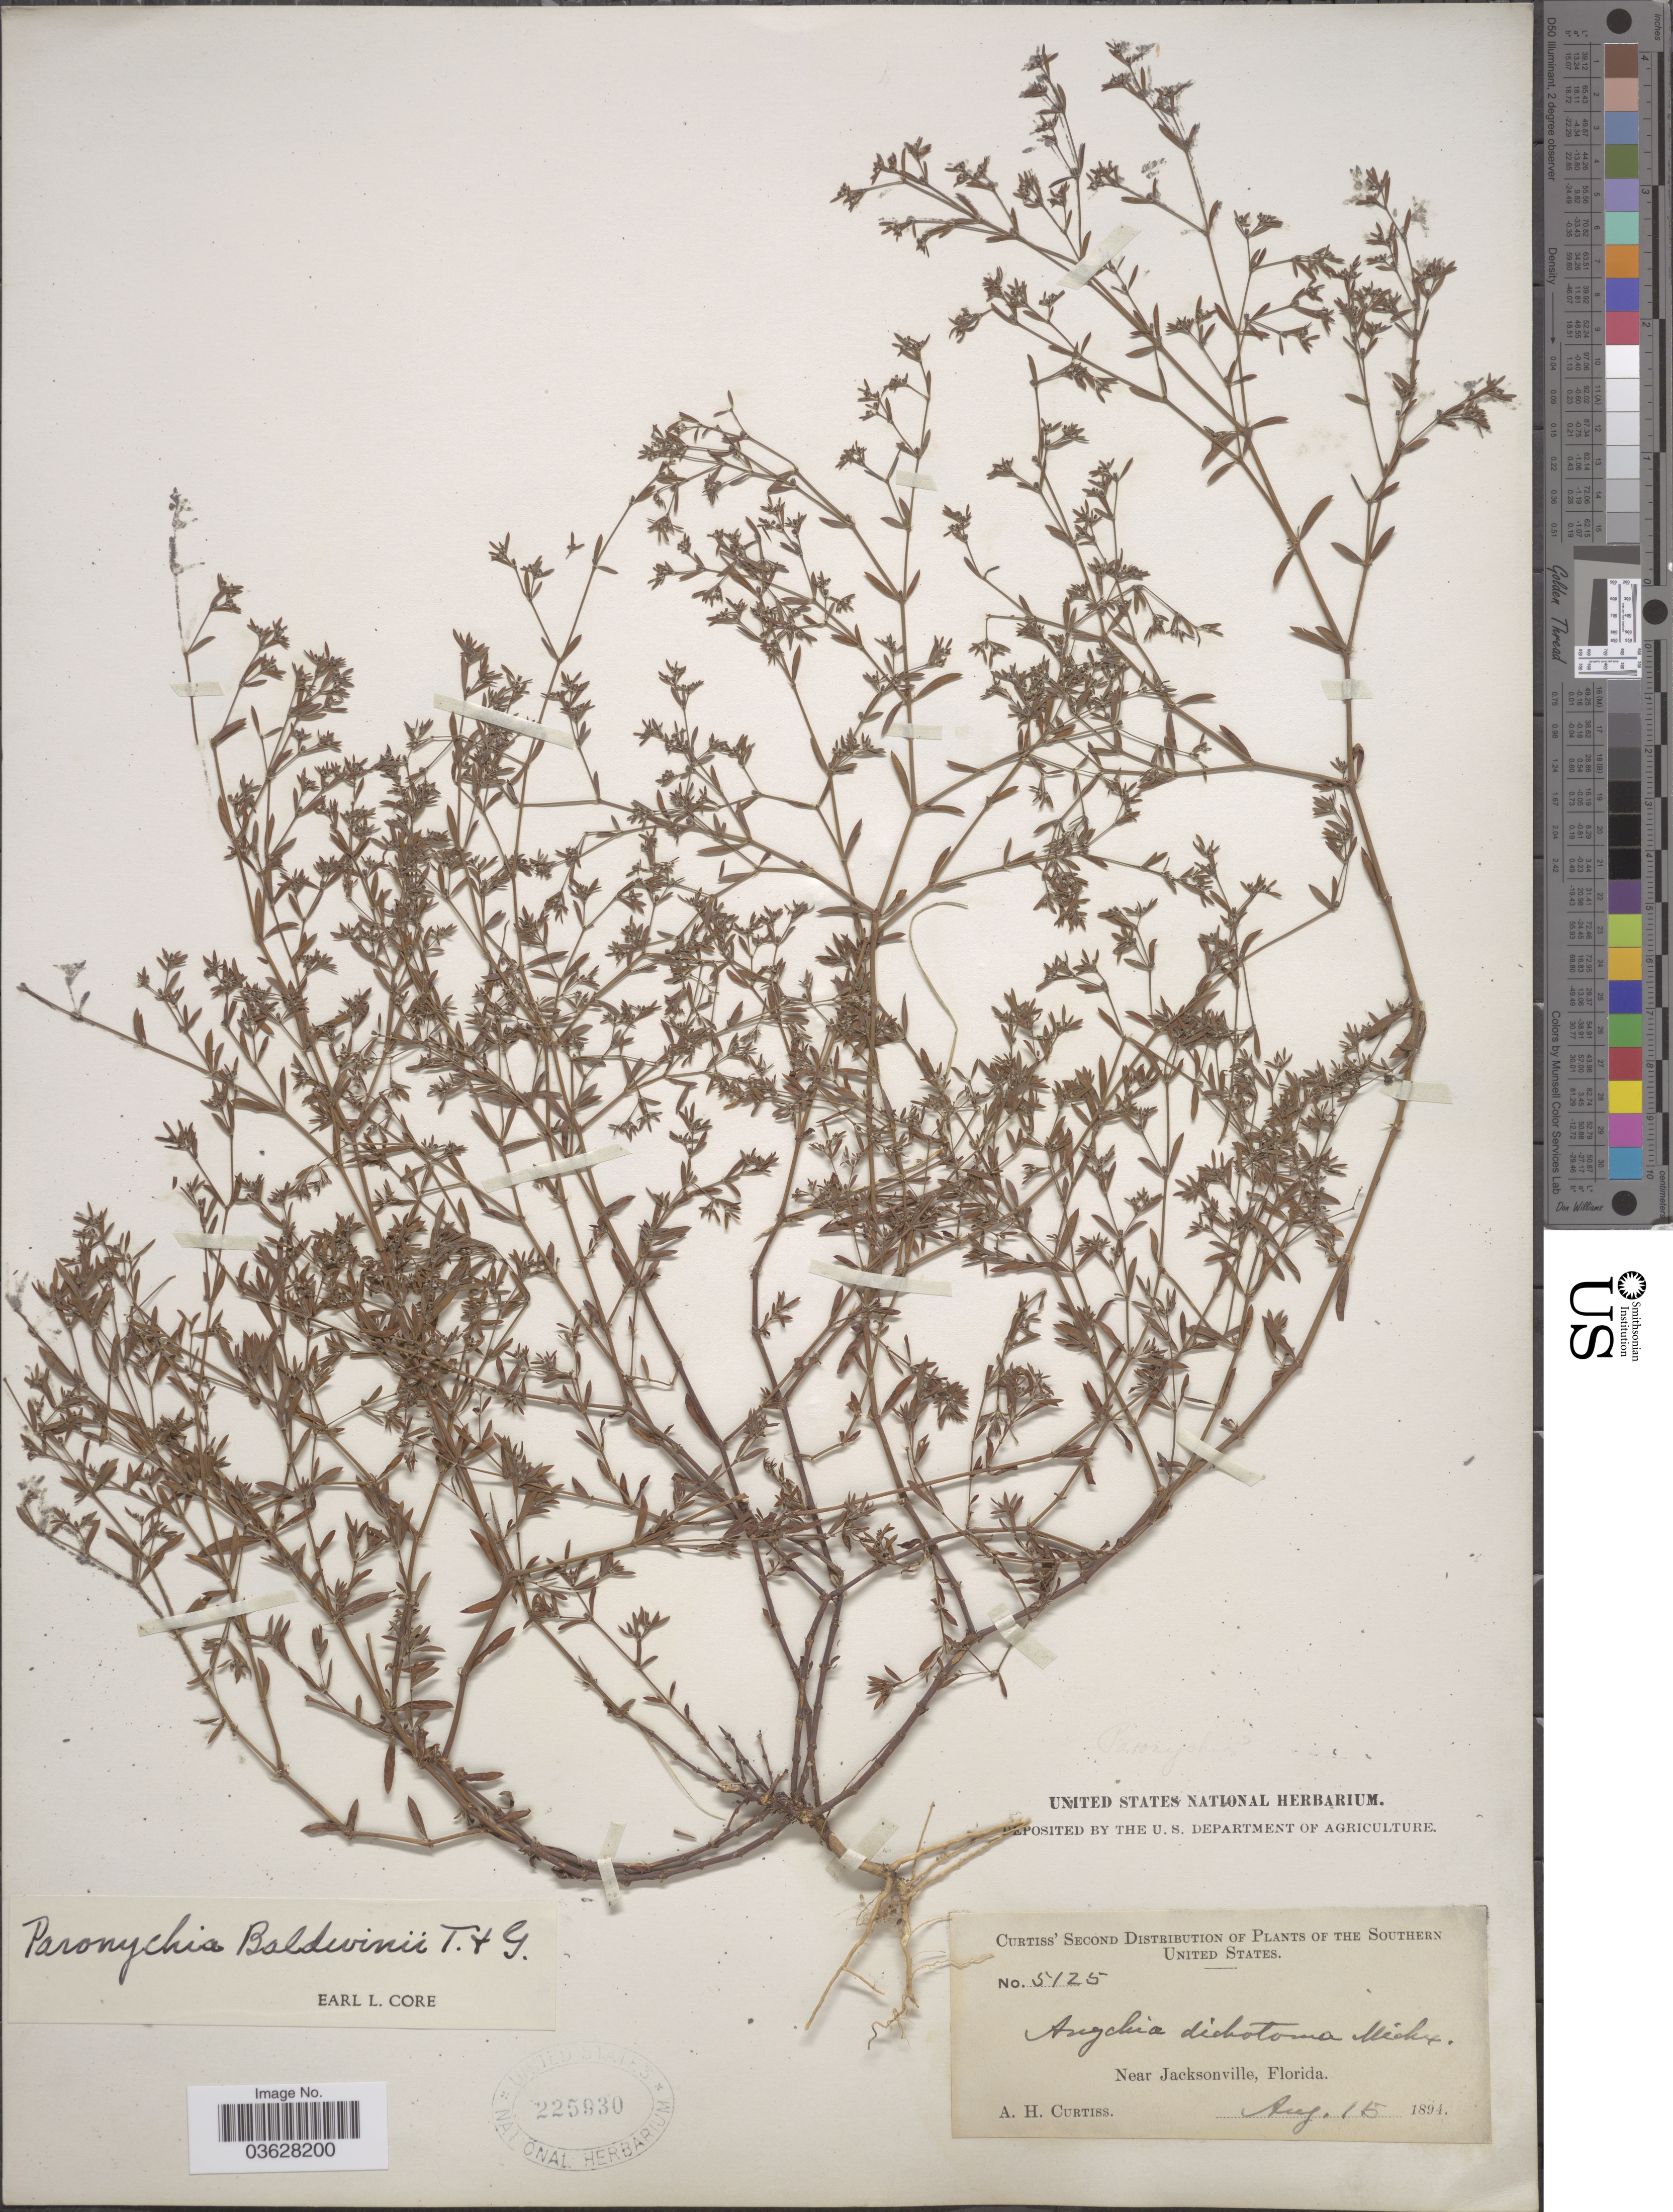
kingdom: Plantae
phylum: Tracheophyta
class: Magnoliopsida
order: Caryophyllales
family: Caryophyllaceae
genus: Paronychia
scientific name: Paronychia baldwinii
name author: (A. Gray & Torr.) Fenzl ex Walp.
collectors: A. H. Curtiss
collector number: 5125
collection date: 1894-08-15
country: United States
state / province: Florida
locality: The Southern United States. Near Jacksonville.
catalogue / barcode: US 225930